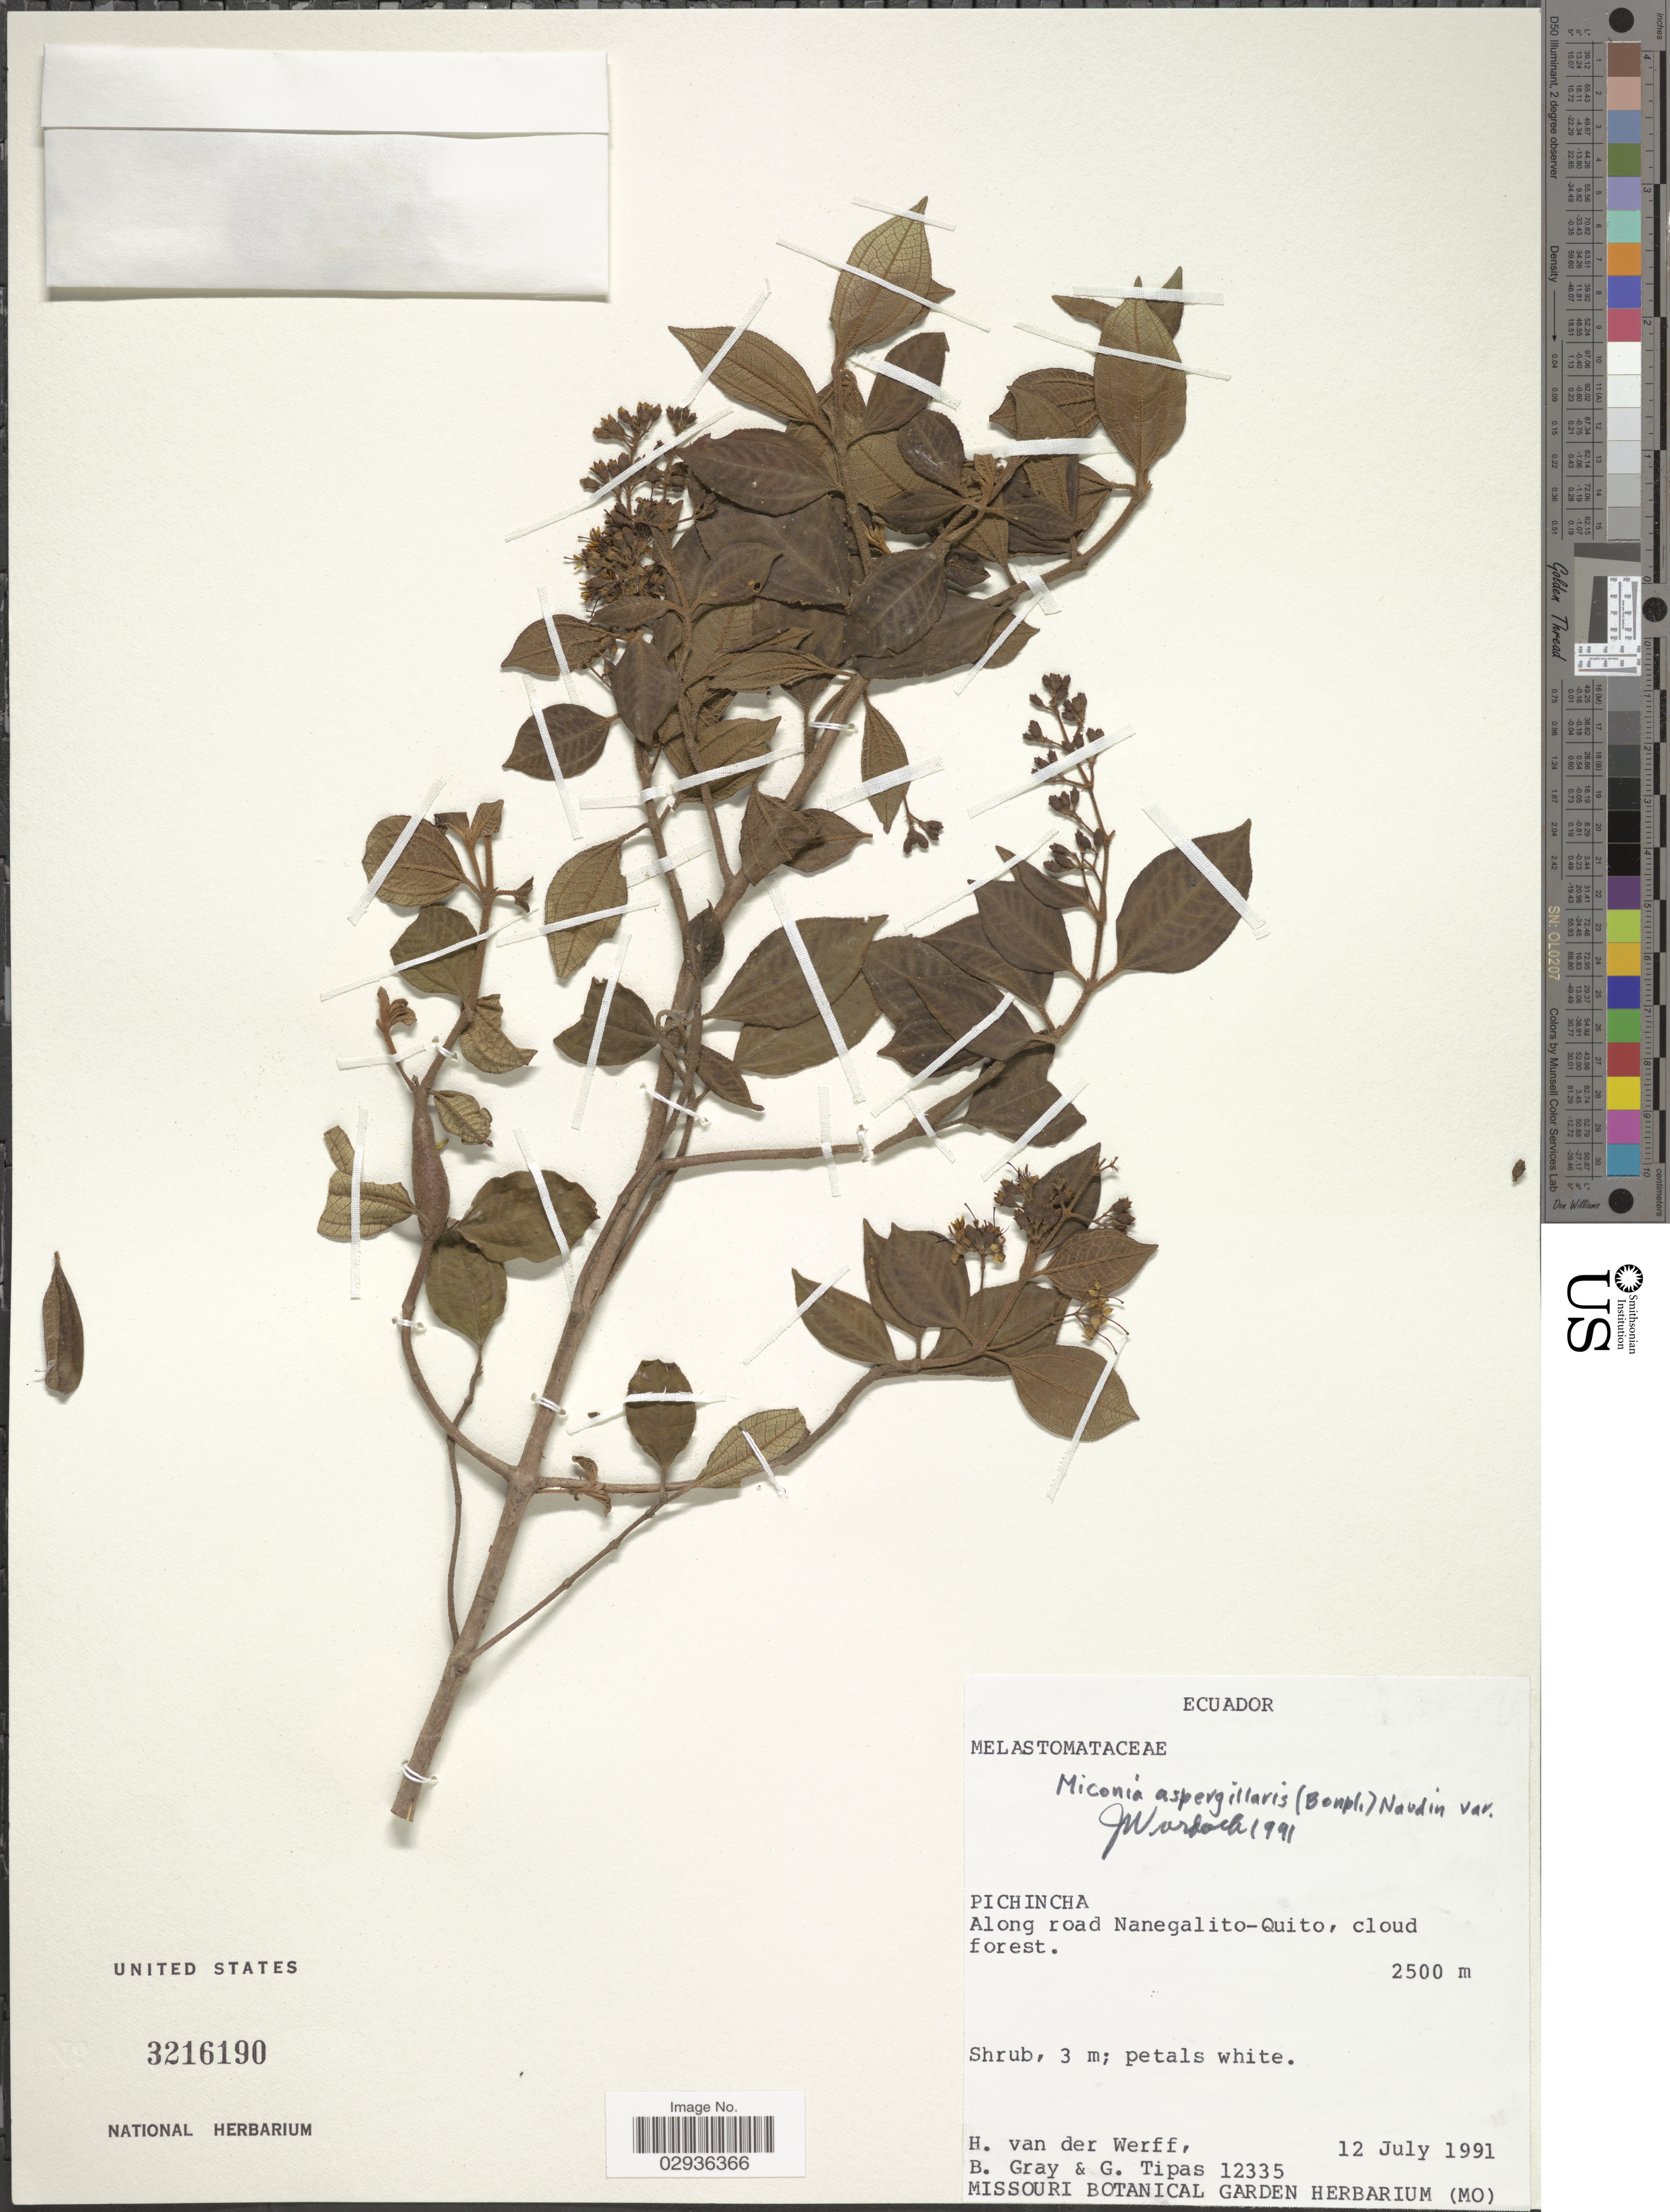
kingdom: Plantae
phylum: Tracheophyta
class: Magnoliopsida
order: Myrtales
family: Melastomataceae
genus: Miconia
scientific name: Miconia aspergillaris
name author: (Bonpl.) Naudin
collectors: H. van der Werff, B. Gray & G. Tipas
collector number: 12335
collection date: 1991-07-12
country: Ecuador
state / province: Pichincha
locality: Along road Nanegalito-Quito.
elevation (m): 2500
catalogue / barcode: US 3216190